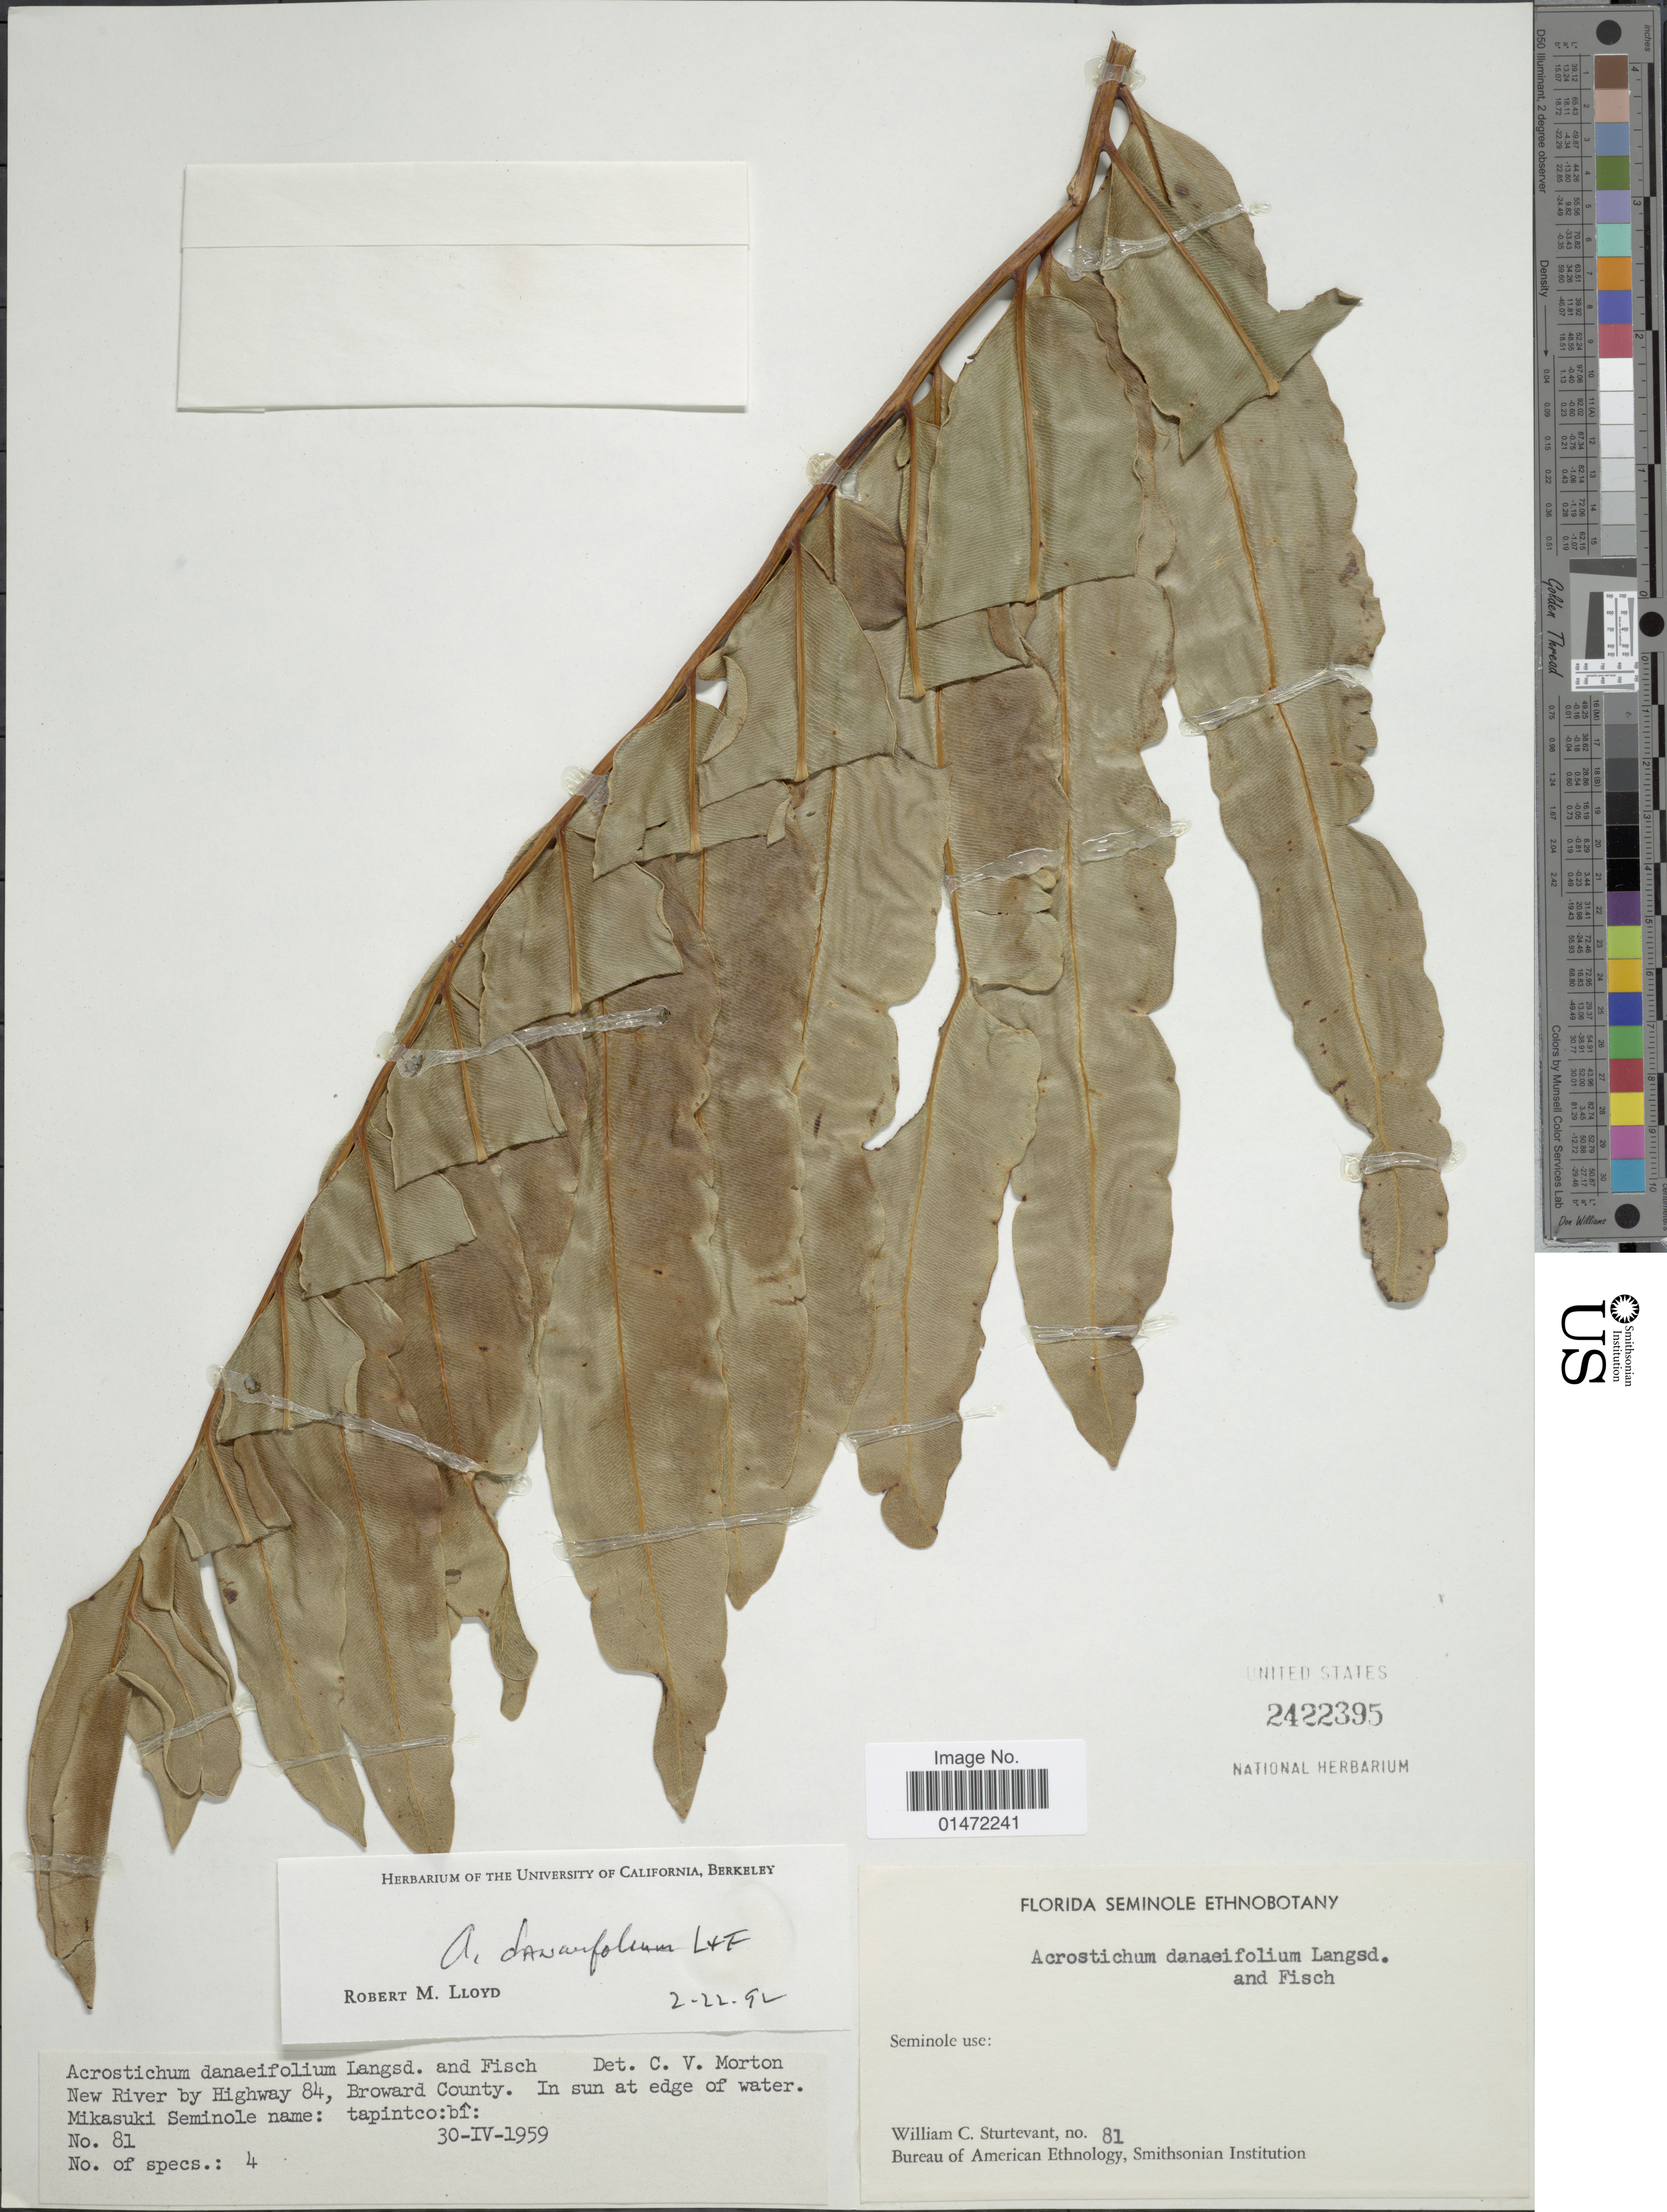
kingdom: Plantae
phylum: Tracheophyta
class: Polypodiopsida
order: Polypodiales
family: Pteridaceae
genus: Acrostichum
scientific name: Acrostichum danaeifolium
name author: Langsd. & Fisch.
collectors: W. Sturtevant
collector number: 81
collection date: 1959-04-30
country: United States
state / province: Florida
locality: New River by Highway 84, Broward County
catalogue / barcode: US 2422395